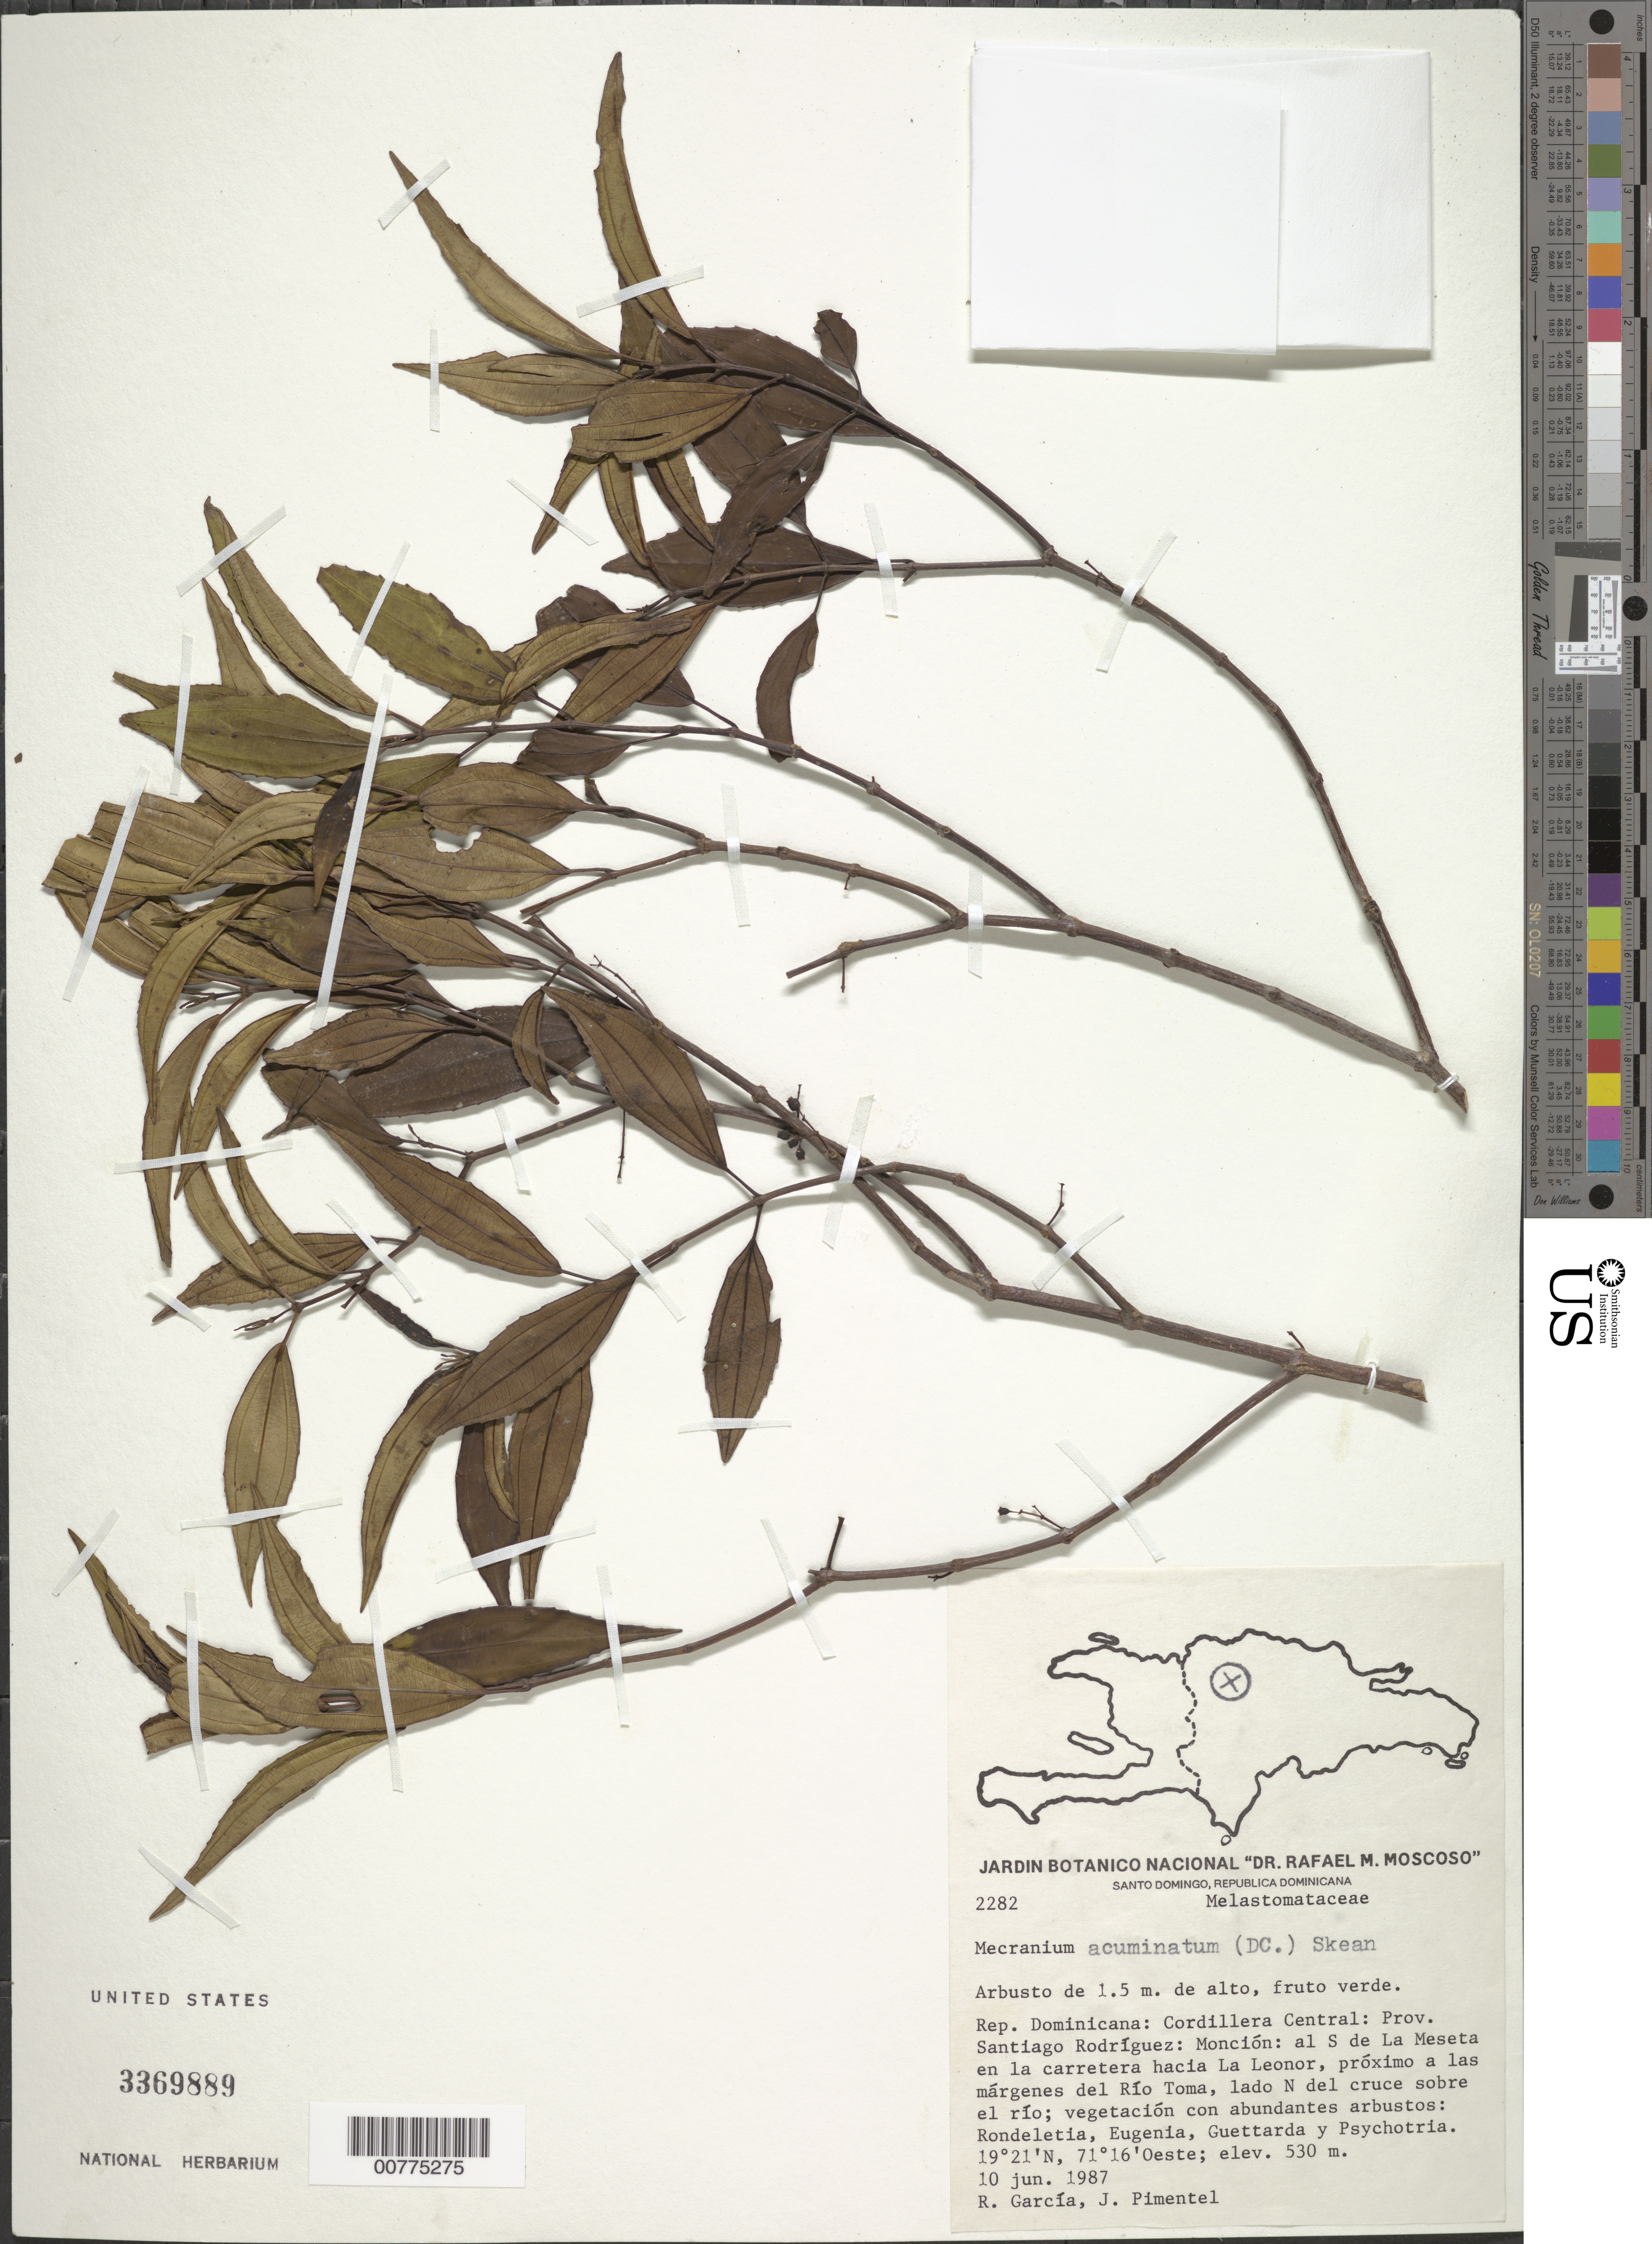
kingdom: Plantae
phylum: Tracheophyta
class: Magnoliopsida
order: Myrtales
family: Melastomataceae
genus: Mecranium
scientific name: Mecranium acuminatum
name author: (DC.) Skean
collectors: R. G. García & J. Pimentel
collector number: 2282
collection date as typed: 10 Jun 1987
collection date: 1987-06-10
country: Dominican Republic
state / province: Santiago Rodríguez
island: Hispaniola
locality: Cordillera Central, Monción, S of La Meseta in road to La Leonor, next to banks of Toma River, north of crossroad above river.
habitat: Abundant vegetation with shrubs: Rondeletia, Eugenia, Guettarda and Psychotria.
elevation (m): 530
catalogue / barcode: US 3369889